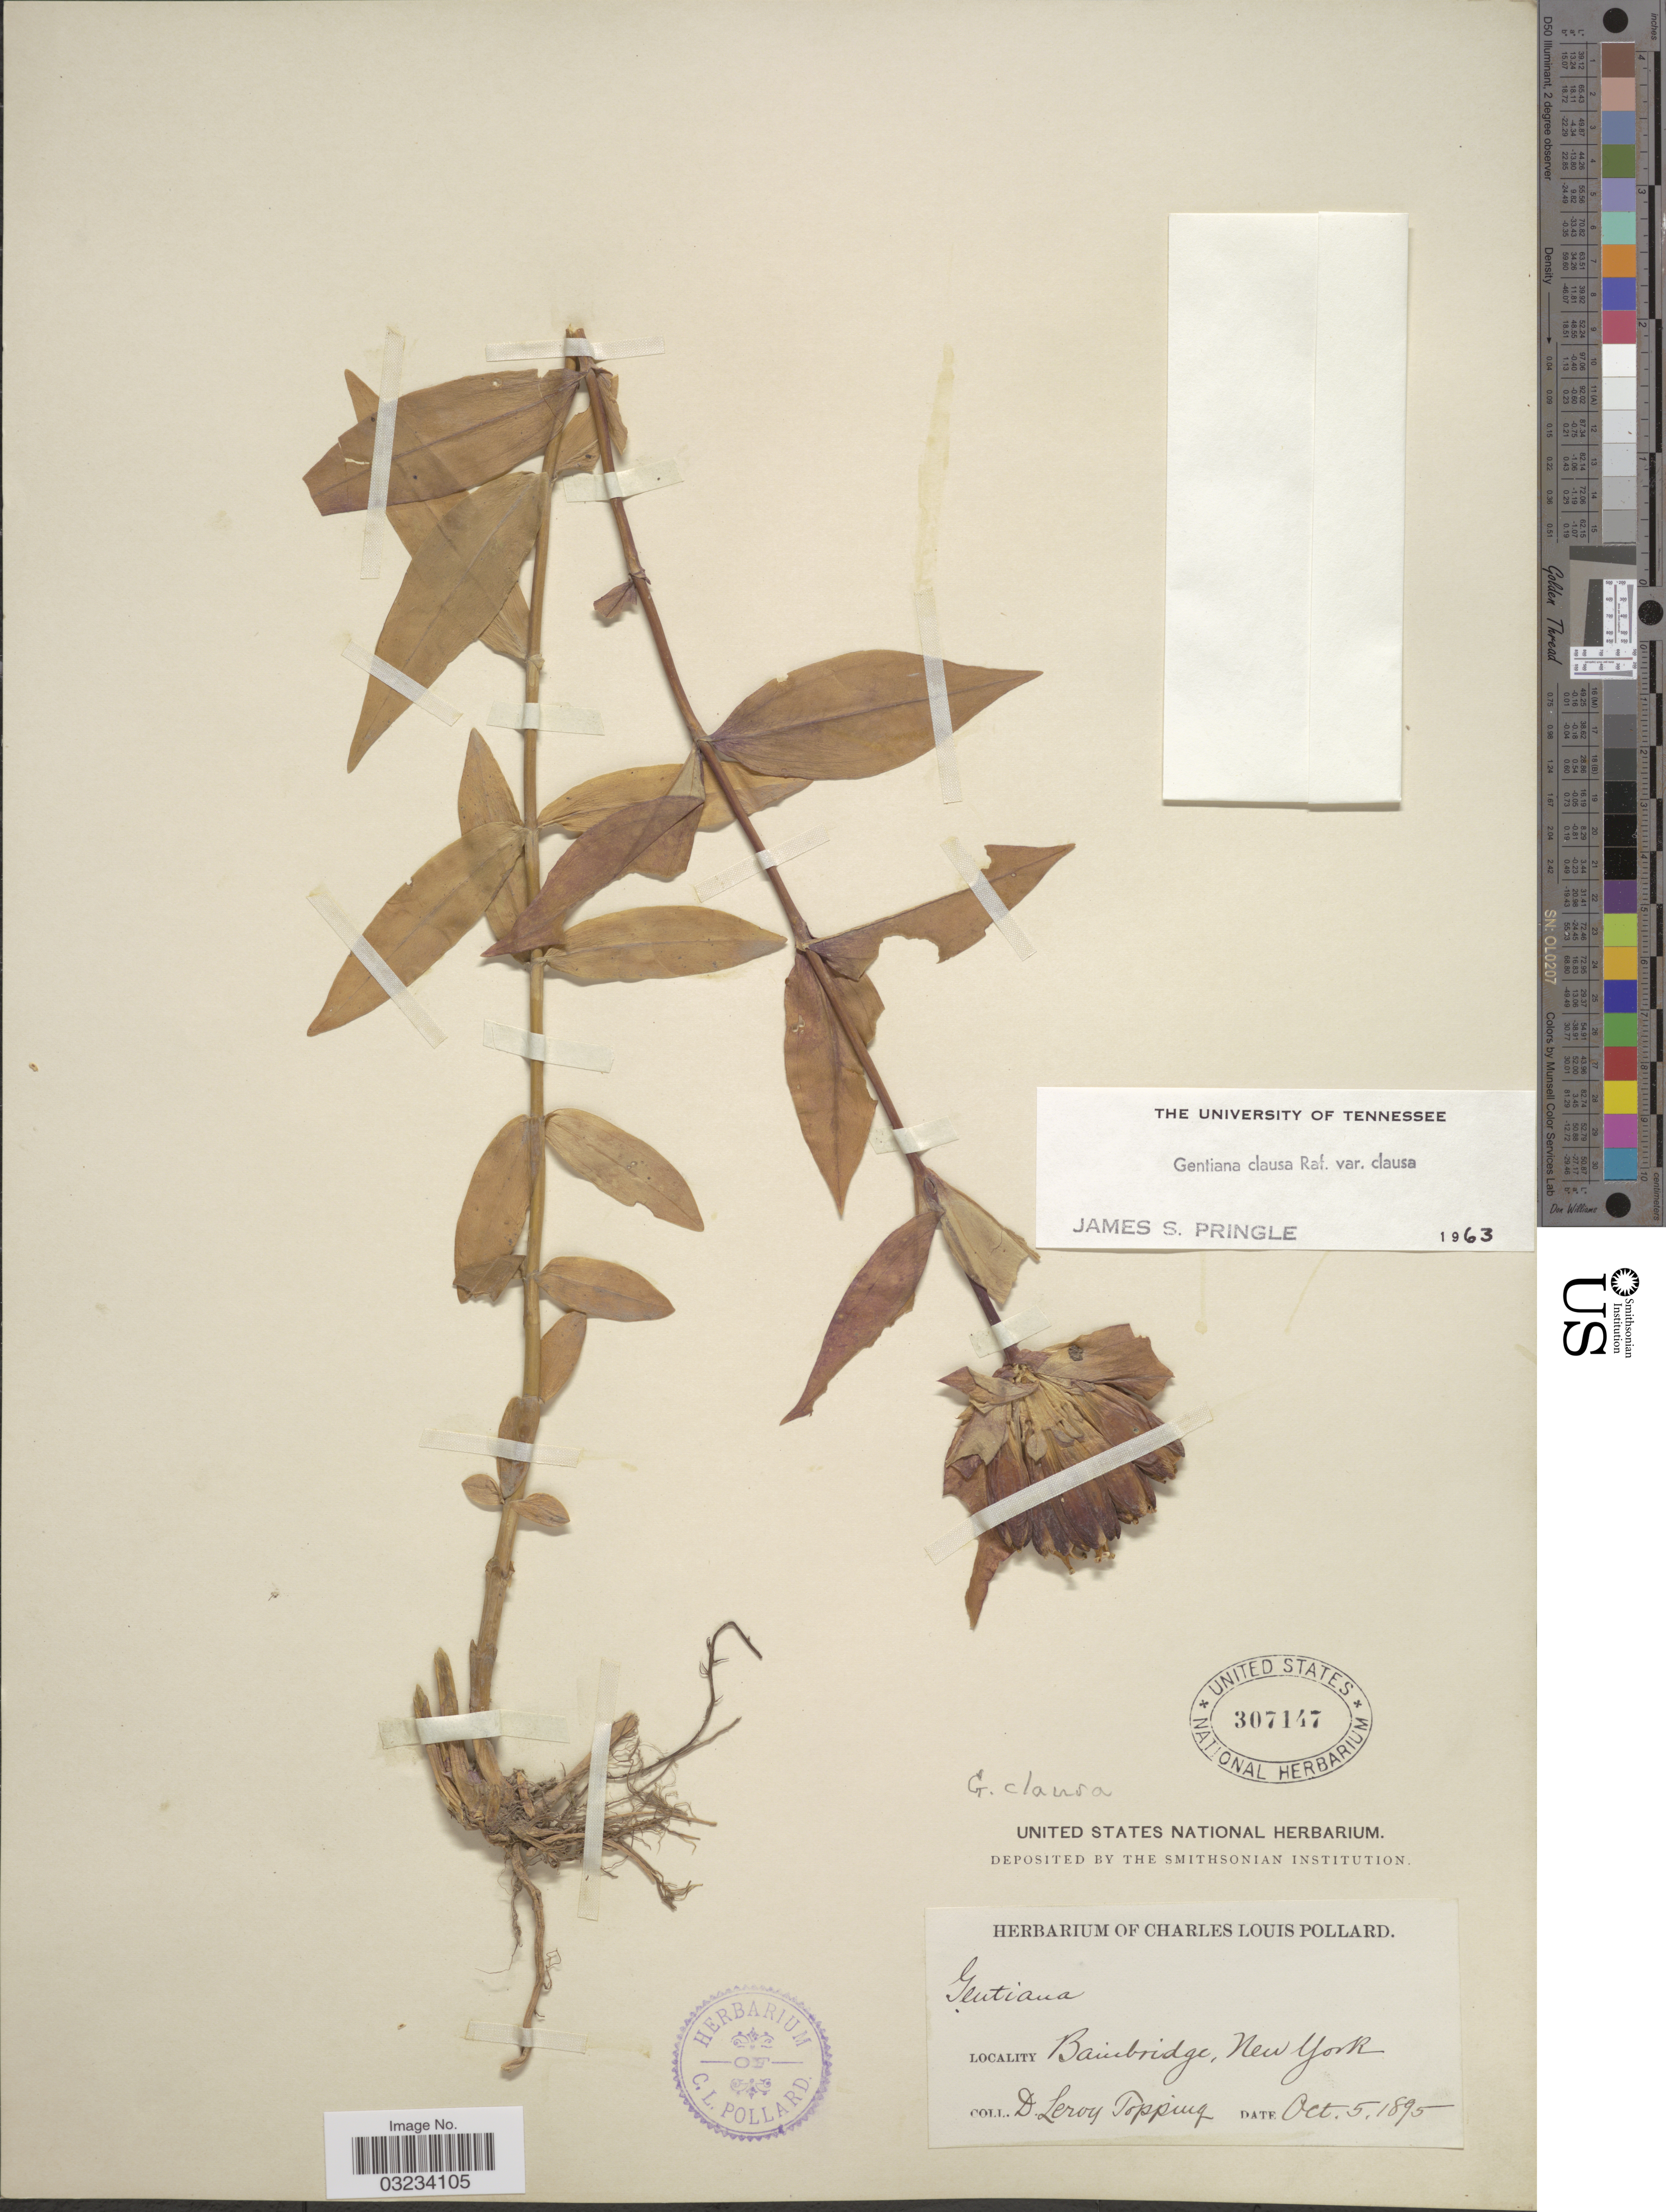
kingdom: Plantae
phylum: Tracheophyta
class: Magnoliopsida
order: Gentianales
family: Gentianaceae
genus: Gentiana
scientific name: Gentiana clausa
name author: Raf.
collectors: D. L. Topping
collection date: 1895-10-05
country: United States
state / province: New York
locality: Bainbridge.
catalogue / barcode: US 307147